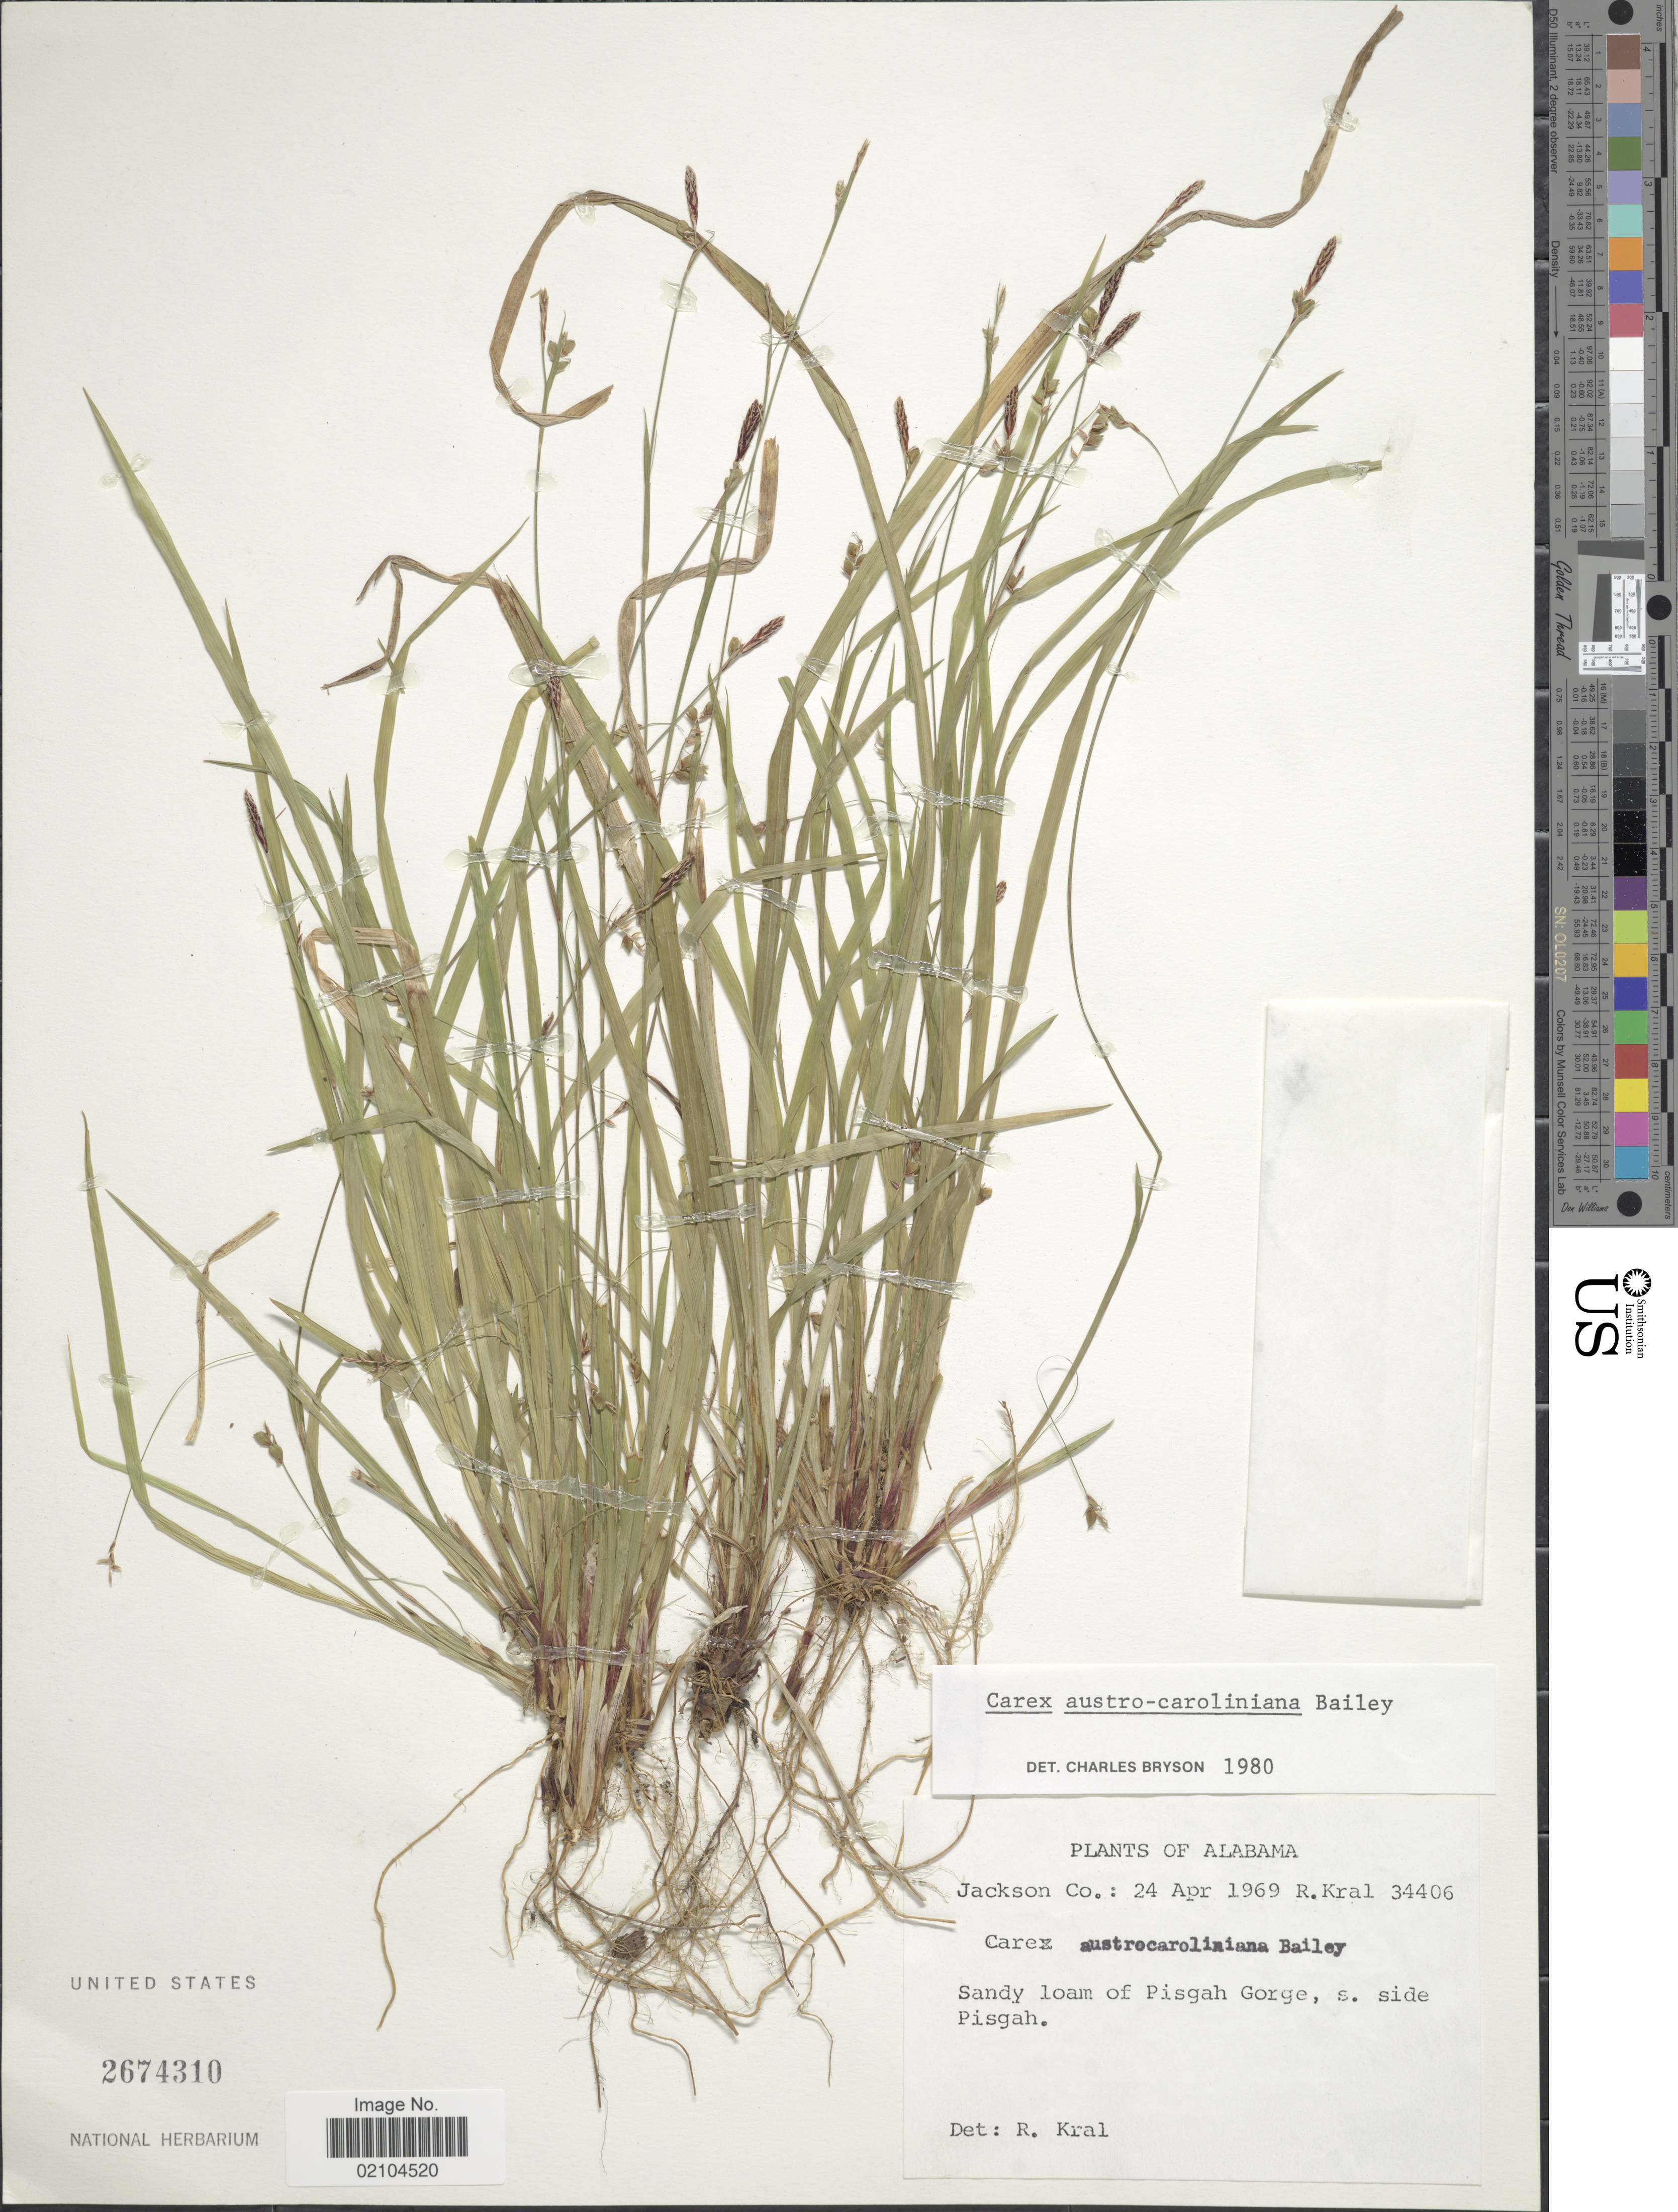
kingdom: Plantae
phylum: Tracheophyta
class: Liliopsida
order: Poales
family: Cyperaceae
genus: Carex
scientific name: Carex austrocaroliniana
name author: L.H. Bailey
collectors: R. Kral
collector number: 34406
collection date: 1969-04-24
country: United States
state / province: Alabama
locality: Jackson Co., sandy loam of Pisgah Gorge, s. side Pisgah.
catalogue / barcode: US 2674310